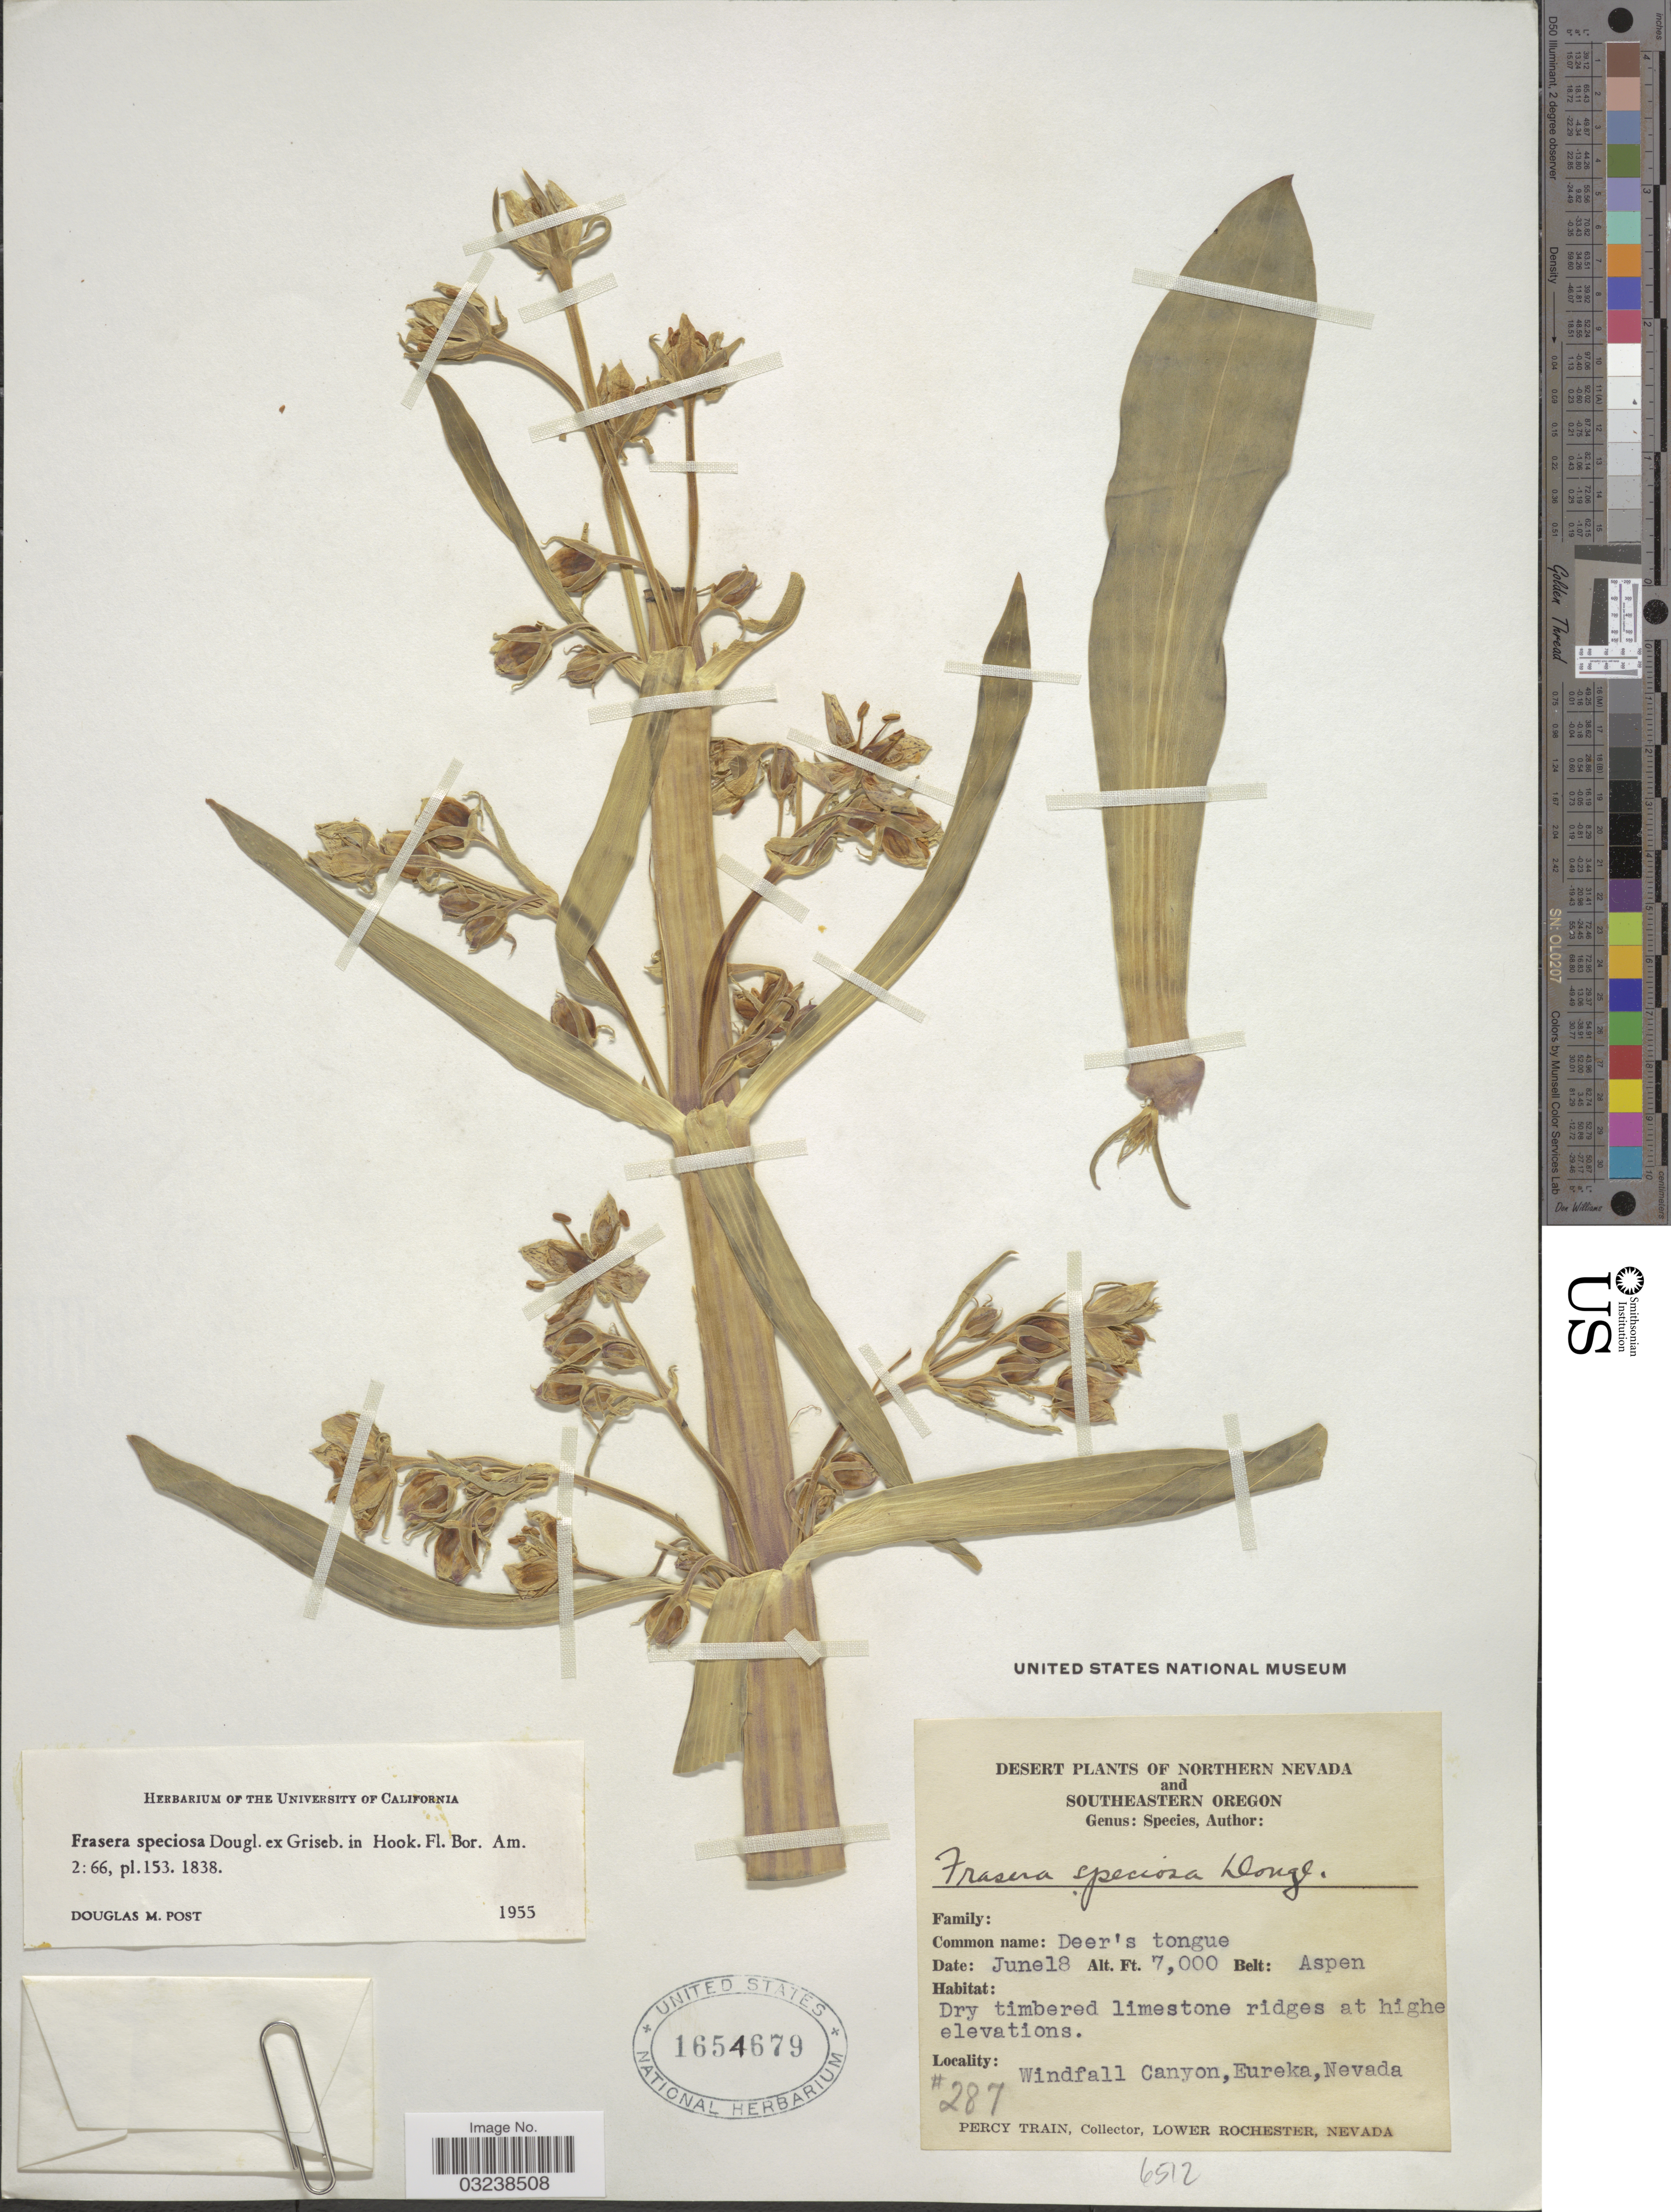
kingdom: Plantae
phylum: Tracheophyta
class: Magnoliopsida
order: Gentianales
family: Gentianaceae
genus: Swertia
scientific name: Swertia radiata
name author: (Kellogg) Kuntze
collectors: P. Train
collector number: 287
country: United States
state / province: Nevada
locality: Northern Nevada. Belt: Aspen. Windfall Canyon, Eureka.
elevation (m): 2134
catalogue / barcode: US 1654679